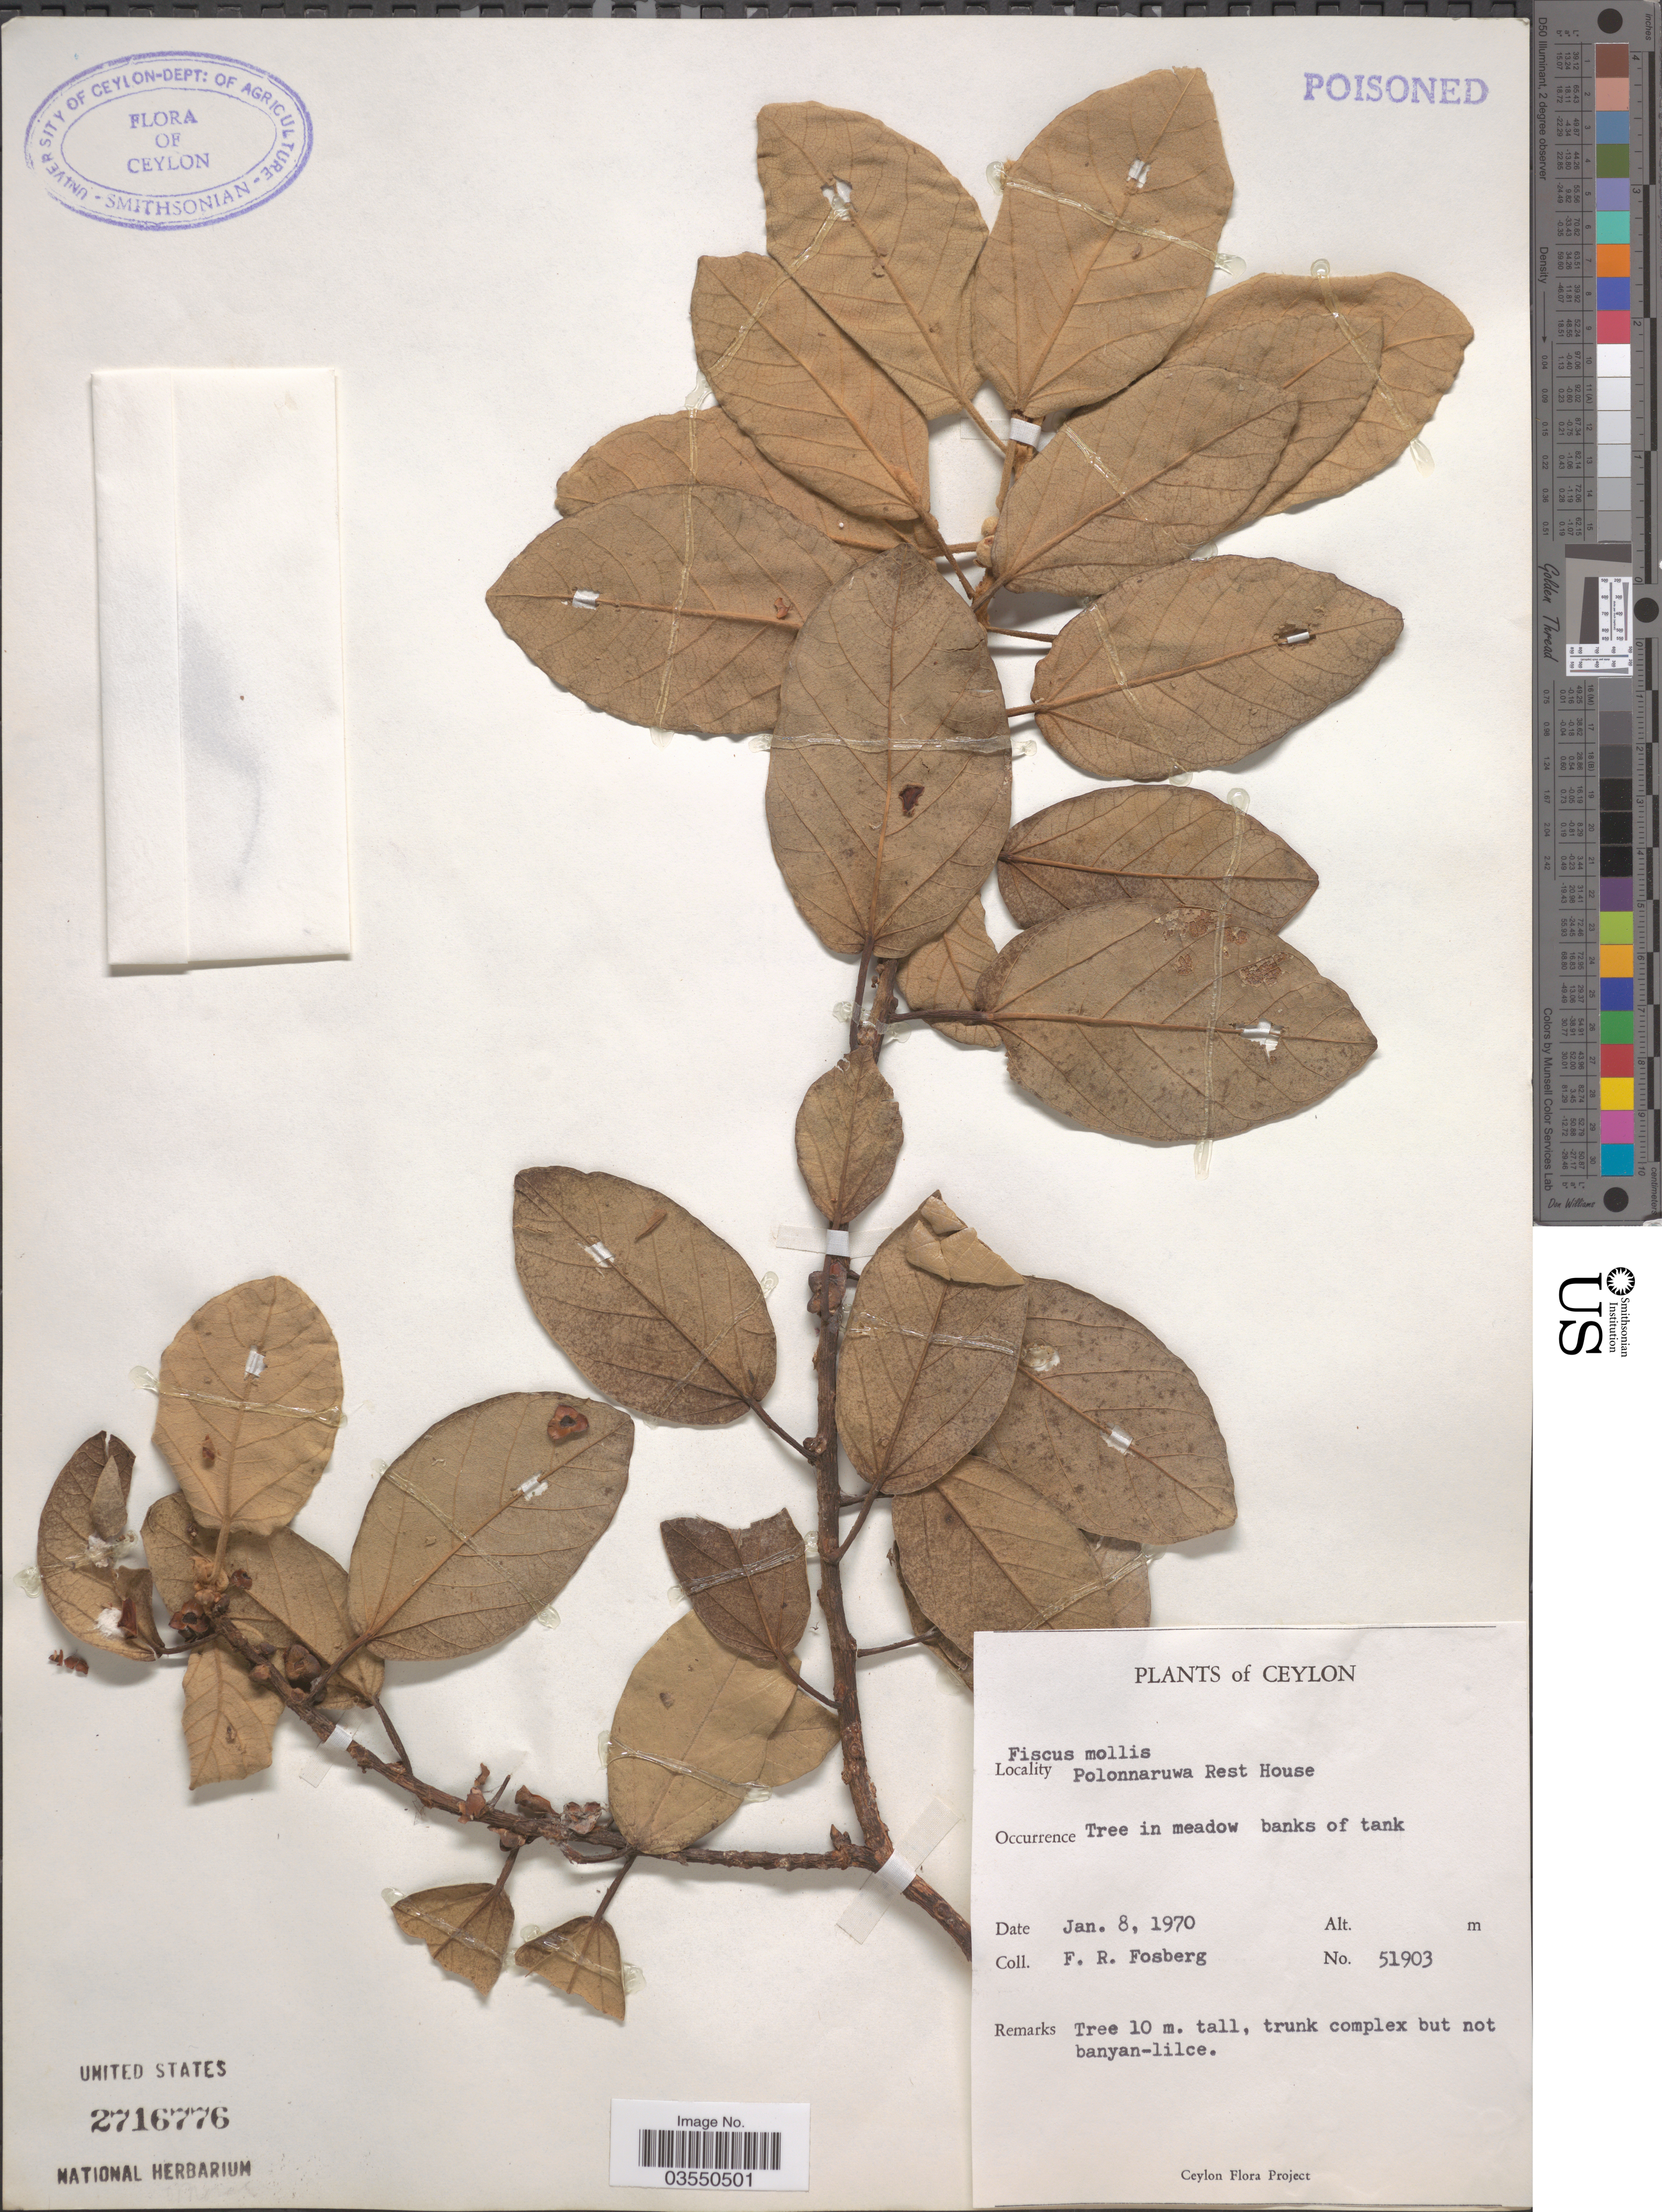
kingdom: Plantae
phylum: Tracheophyta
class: Magnoliopsida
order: Rosales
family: Moraceae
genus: Ficus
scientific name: Ficus mollis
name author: Vahl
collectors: F. R. Fosberg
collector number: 5190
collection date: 1970-01-08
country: Sri Lanka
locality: Ceylon. Polonnaruwa Rest House.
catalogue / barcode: US 2716776